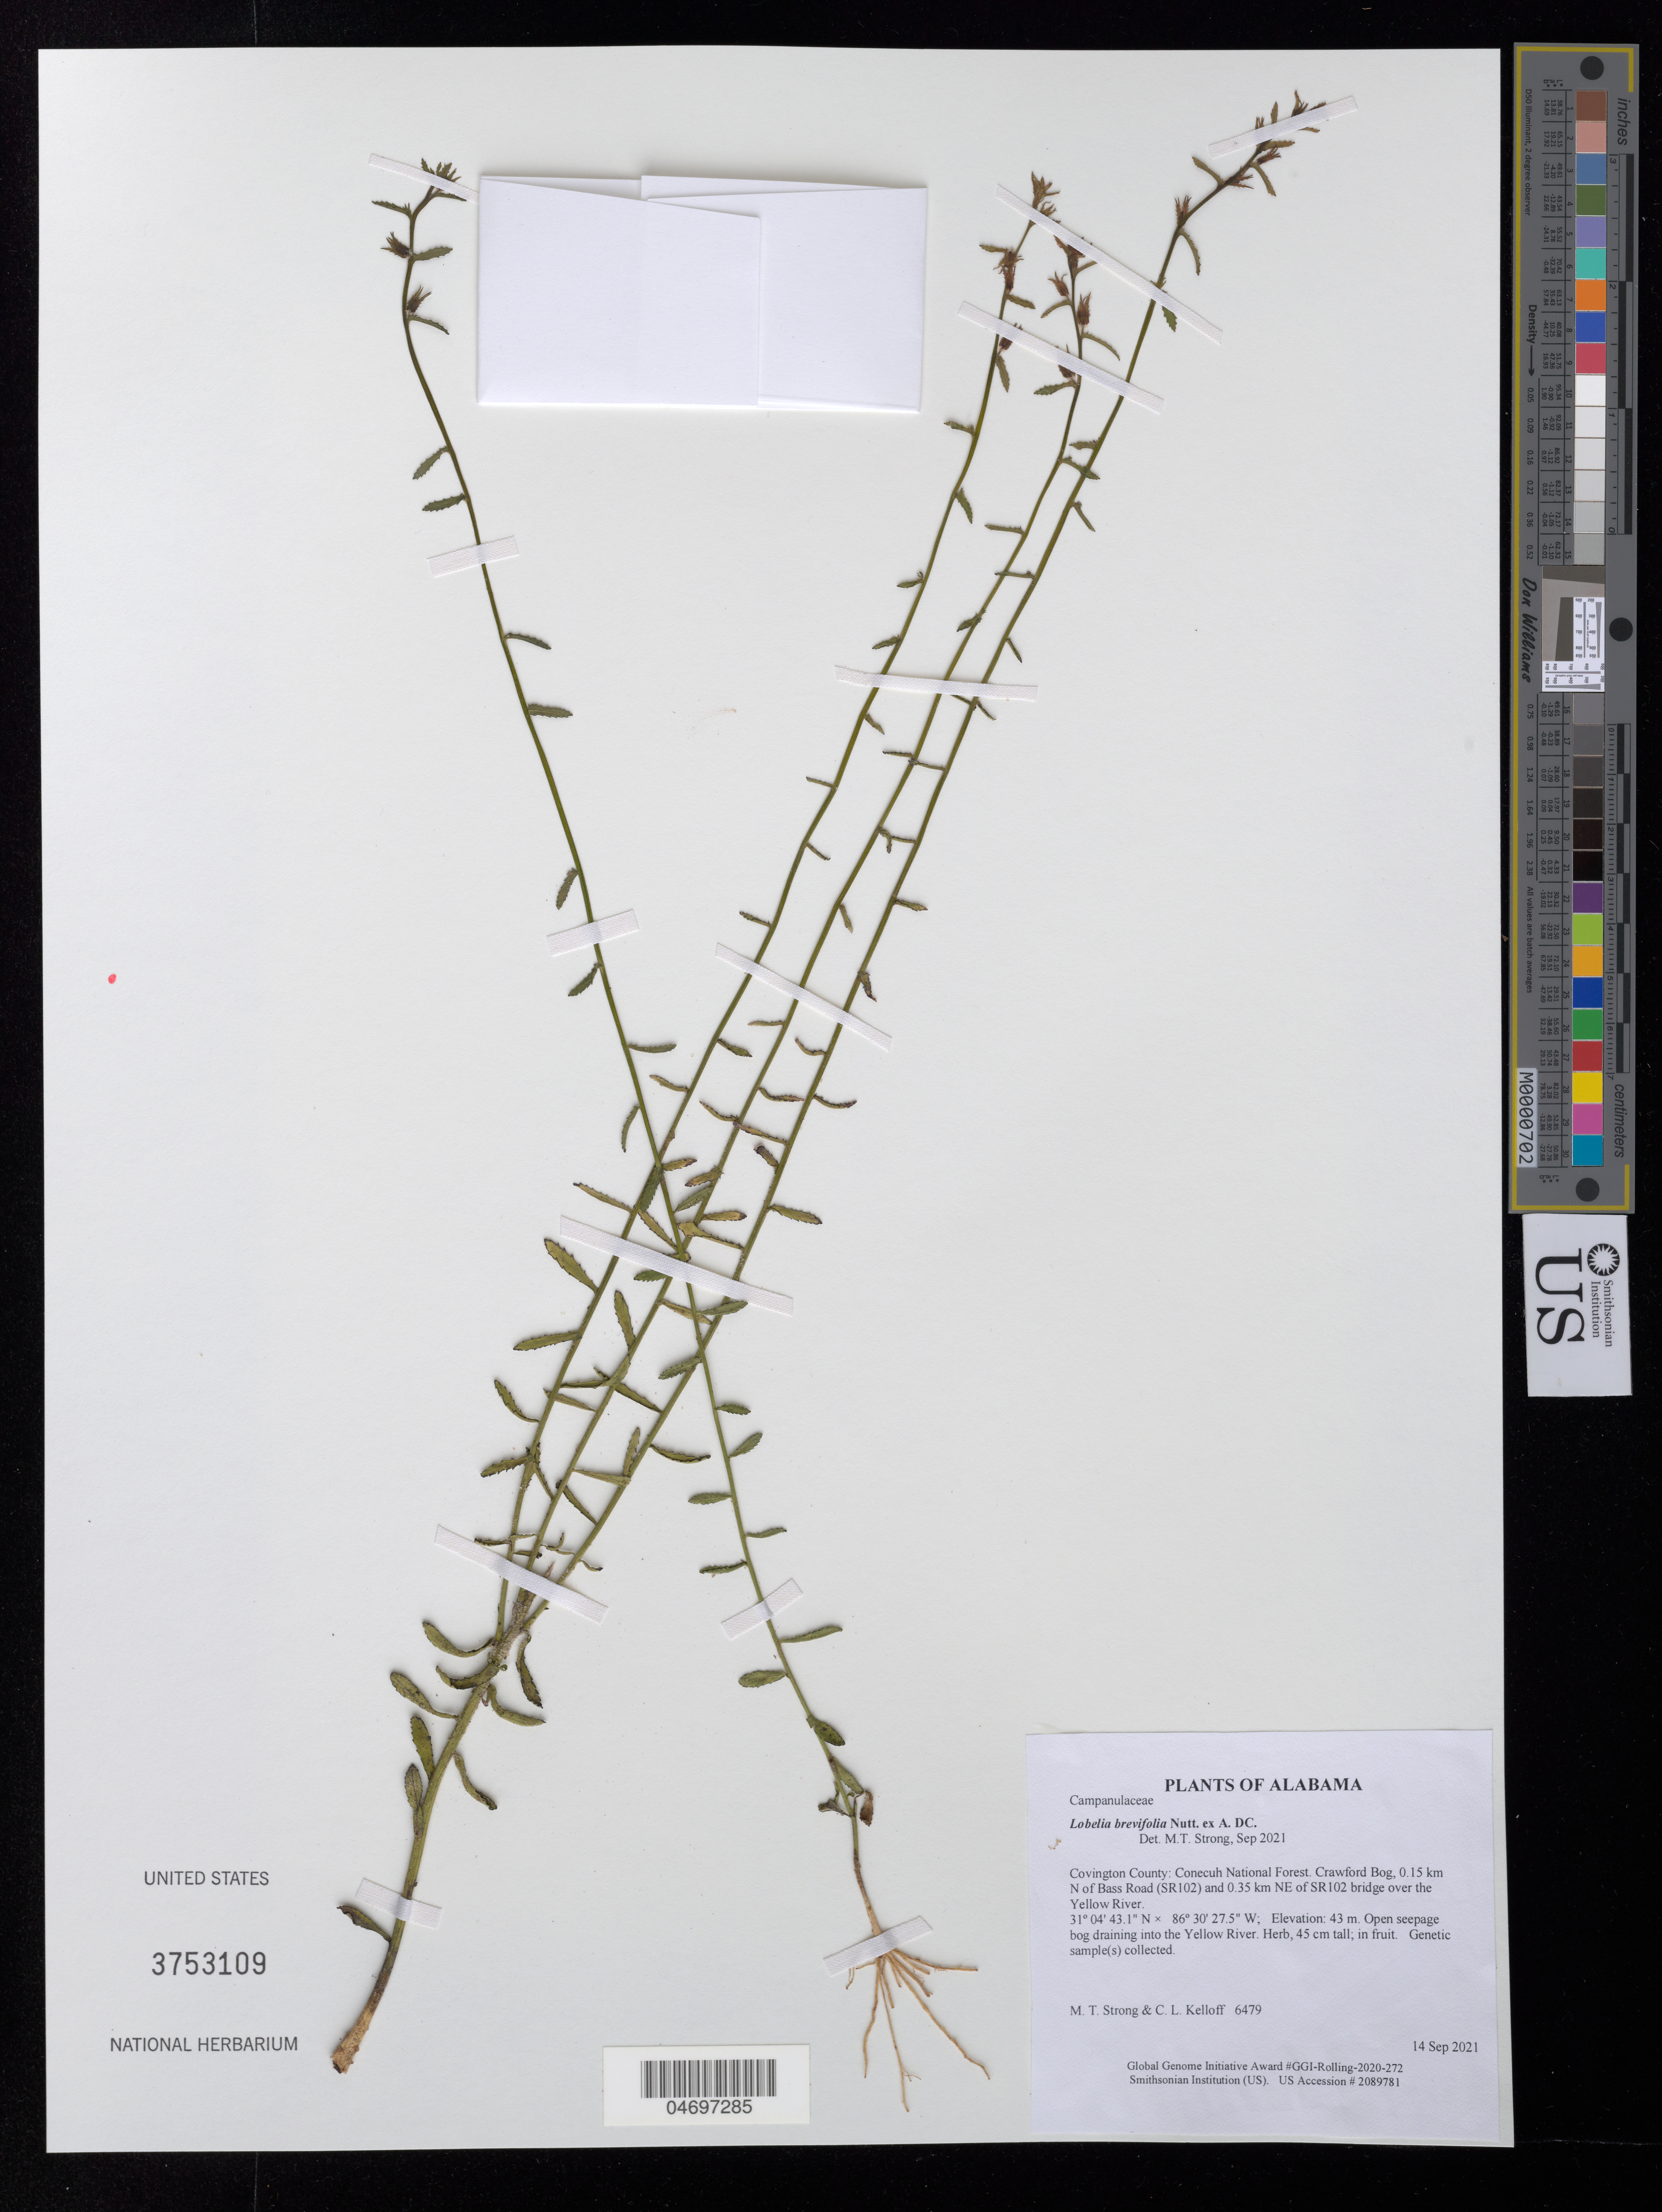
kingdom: Plantae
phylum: Tracheophyta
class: Magnoliopsida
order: Asterales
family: Campanulaceae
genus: Lobelia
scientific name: Lobelia brevifolia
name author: Nutt. ex A. DC.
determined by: Strong, Mark T.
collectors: M. T. Strong & C. L. Kelloff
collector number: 6479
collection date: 2021-09-14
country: United States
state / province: Alabama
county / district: Covington County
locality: Conecuh National Forest. Crawford Bog, 0.15 km N of Bass Road (SR102) and 0.35 km NE of SR102 bridge over the Yellow River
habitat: Open seepage bog draining into the Yellow River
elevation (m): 43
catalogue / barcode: US 3753109